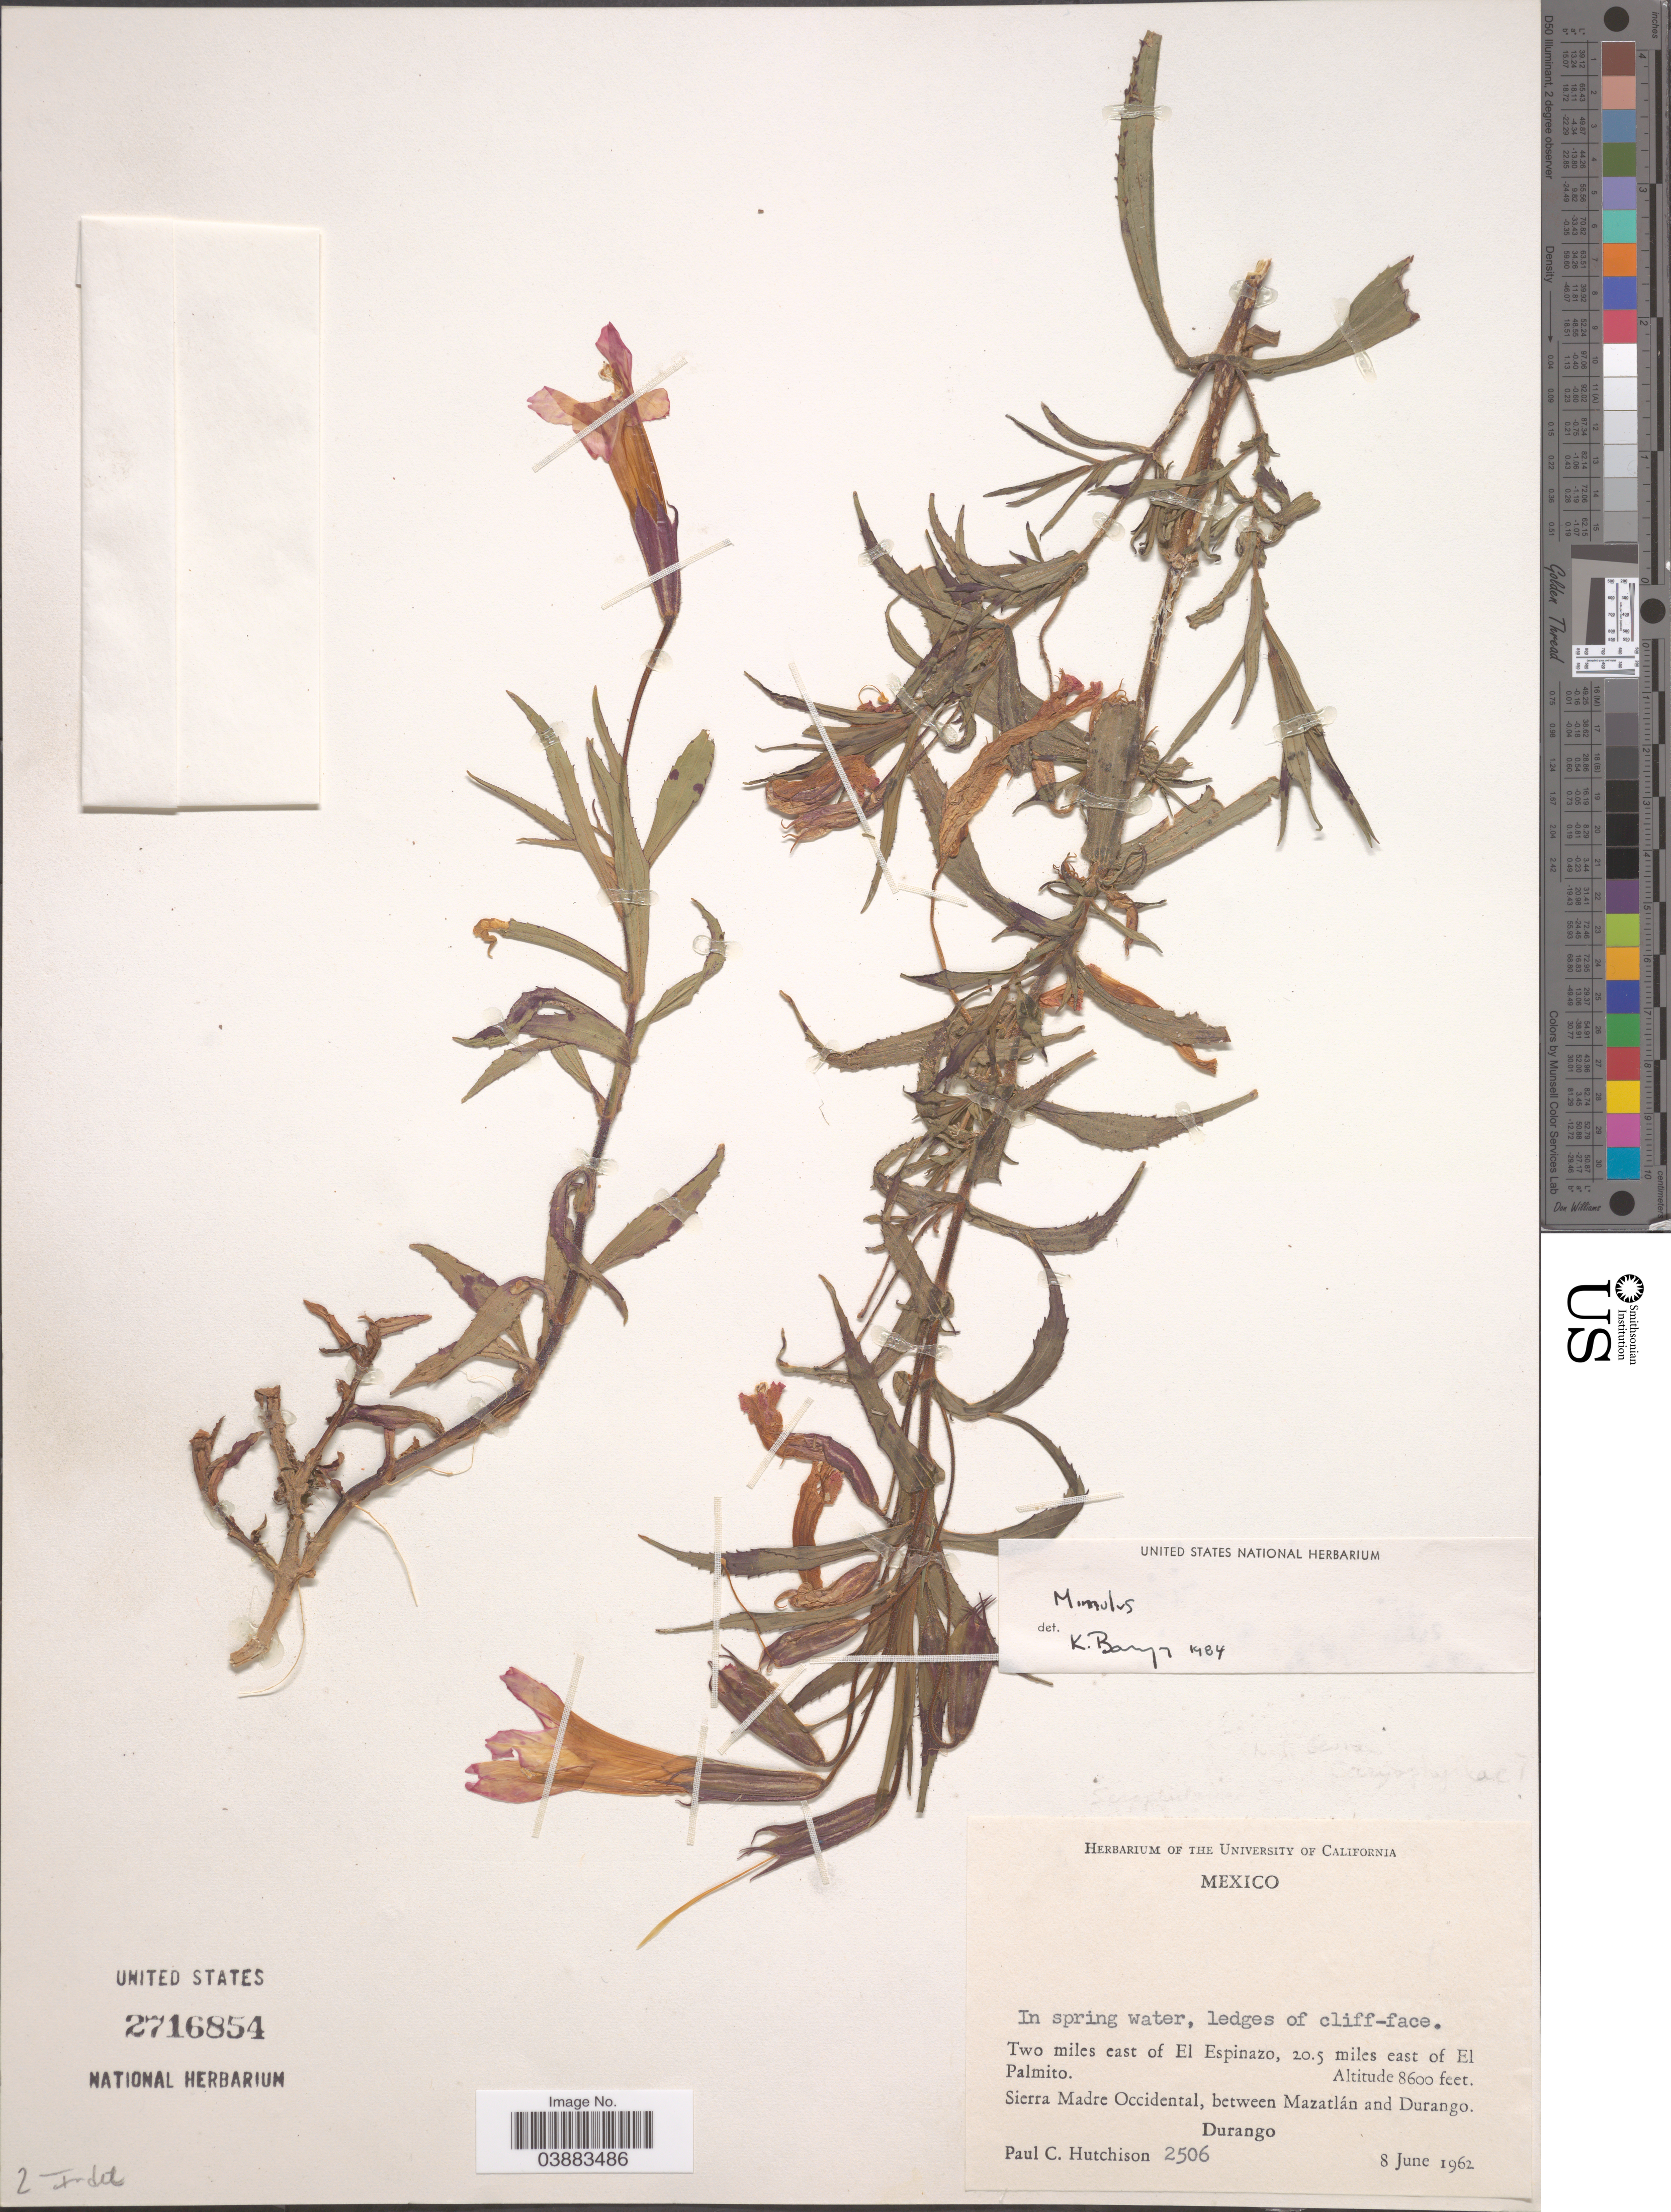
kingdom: Plantae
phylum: Tracheophyta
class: Magnoliopsida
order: Lamiales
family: Phrymaceae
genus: Mimulus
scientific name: Mimulus sp.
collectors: P. C. Hutchison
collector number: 2506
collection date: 1962-06-08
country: Mexico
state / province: Durango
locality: Two miles east of El Espinazo, 20.5 miles east of El Palmito. Sierra Madre Occidental, between Mazatlán and Durango.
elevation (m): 2621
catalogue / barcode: US 2716854